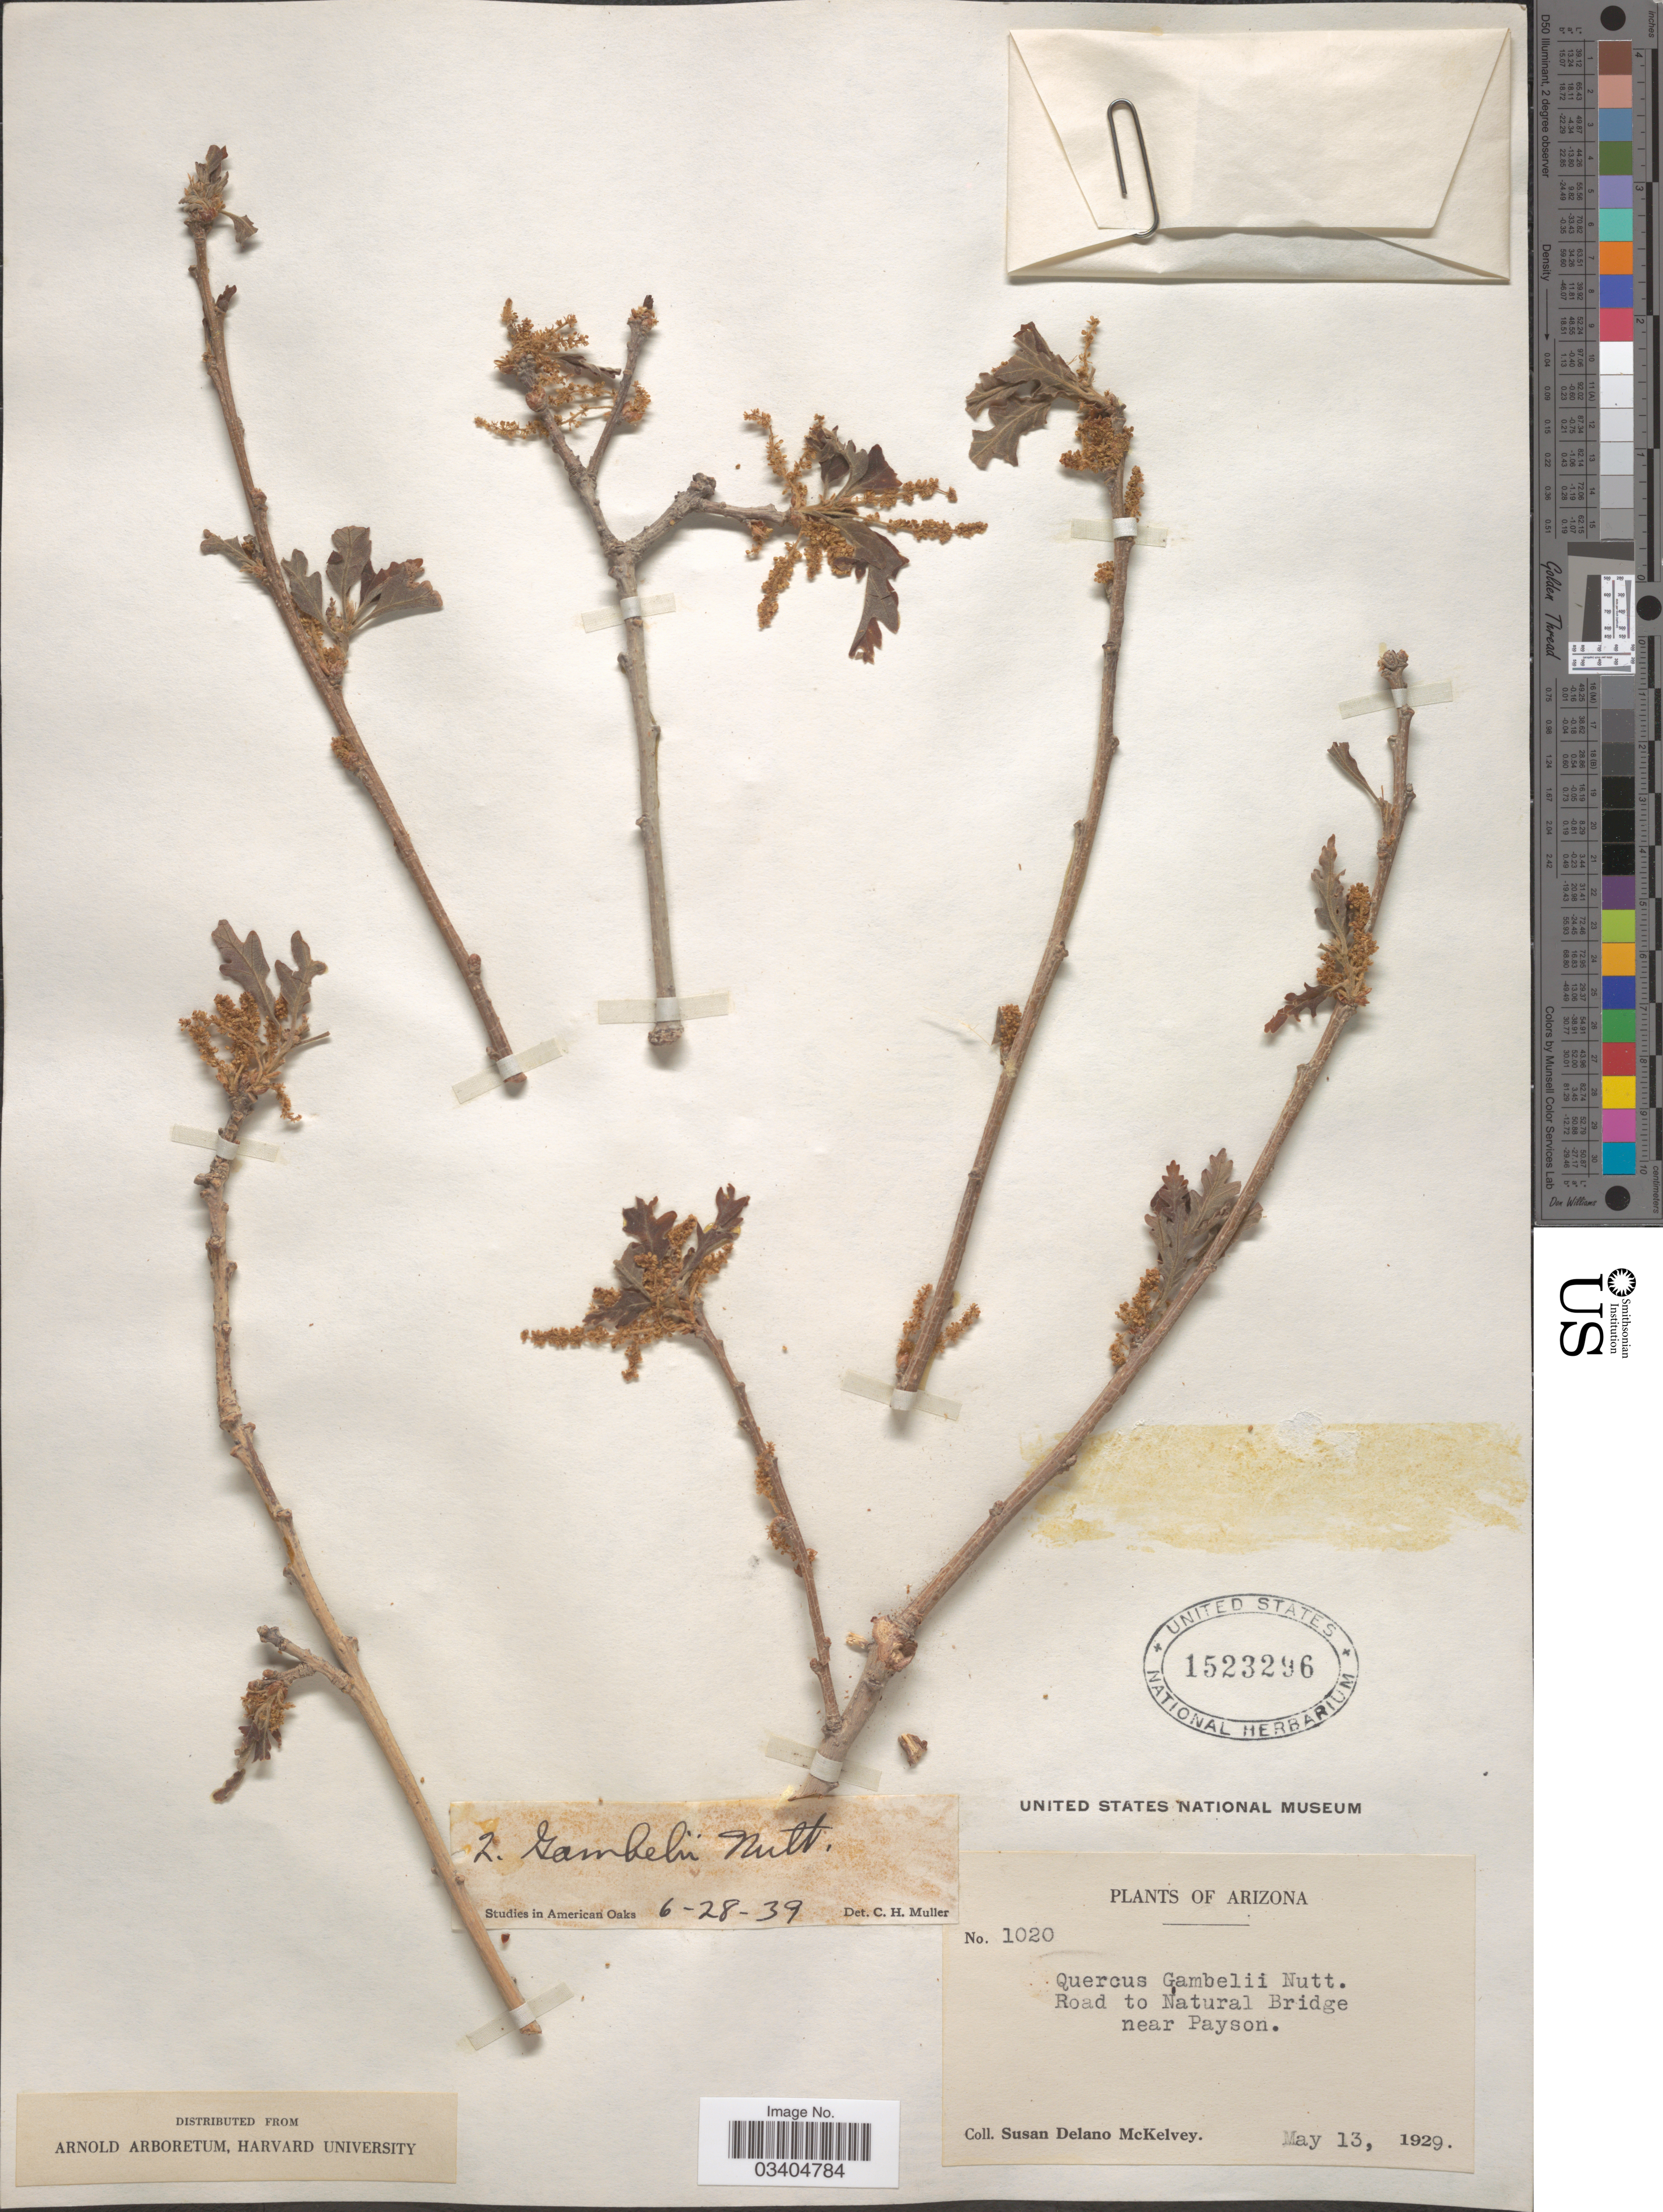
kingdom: Plantae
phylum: Tracheophyta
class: Magnoliopsida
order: Fagales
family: Fagaceae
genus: Quercus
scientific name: Quercus gambelii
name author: Nutt.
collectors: S. A. McKelvey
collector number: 1020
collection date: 1929-05-13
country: United States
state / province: Arizona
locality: Road to Natural Bridge near Payson.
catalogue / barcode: US 1523296